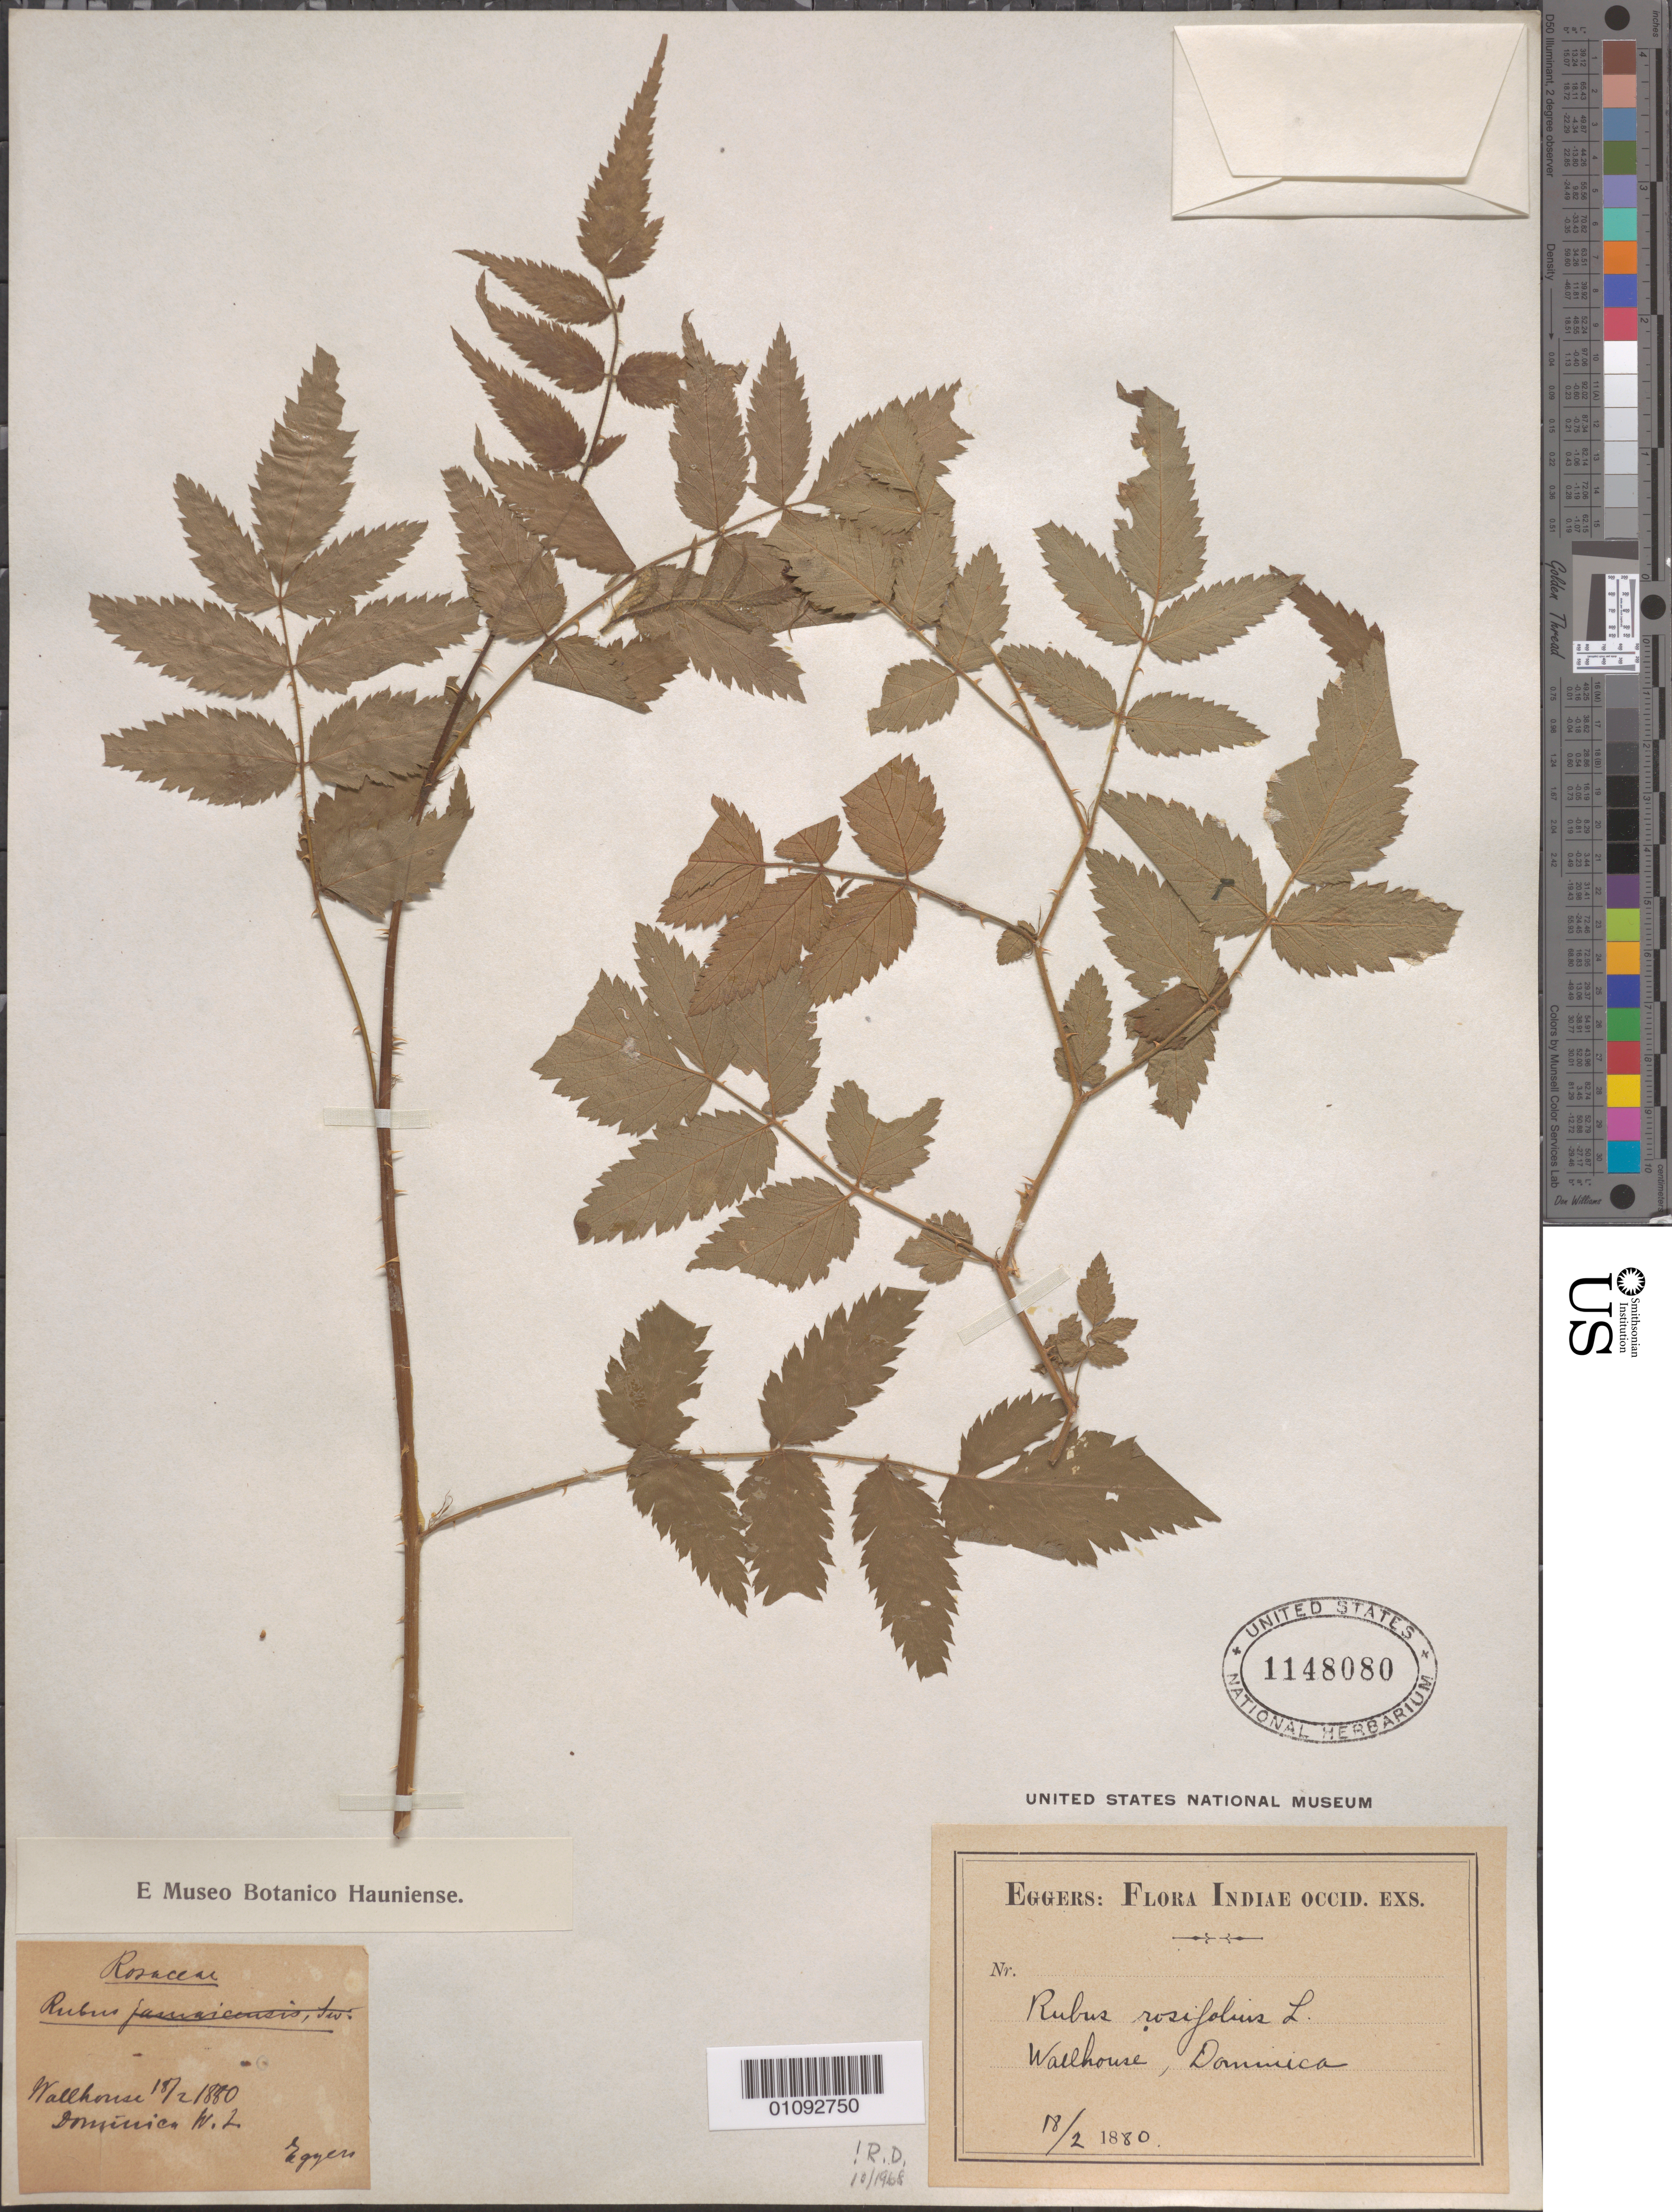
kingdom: Plantae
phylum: Tracheophyta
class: Magnoliopsida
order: Rosales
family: Rosaceae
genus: Rubus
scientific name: Rubus rosifolius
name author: Sm.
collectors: H. F. A. von Eggers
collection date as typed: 18 Feb 1880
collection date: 1880-02-18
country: Dominica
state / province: St. George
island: Dominica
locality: Wallhouse.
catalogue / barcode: US 1148080